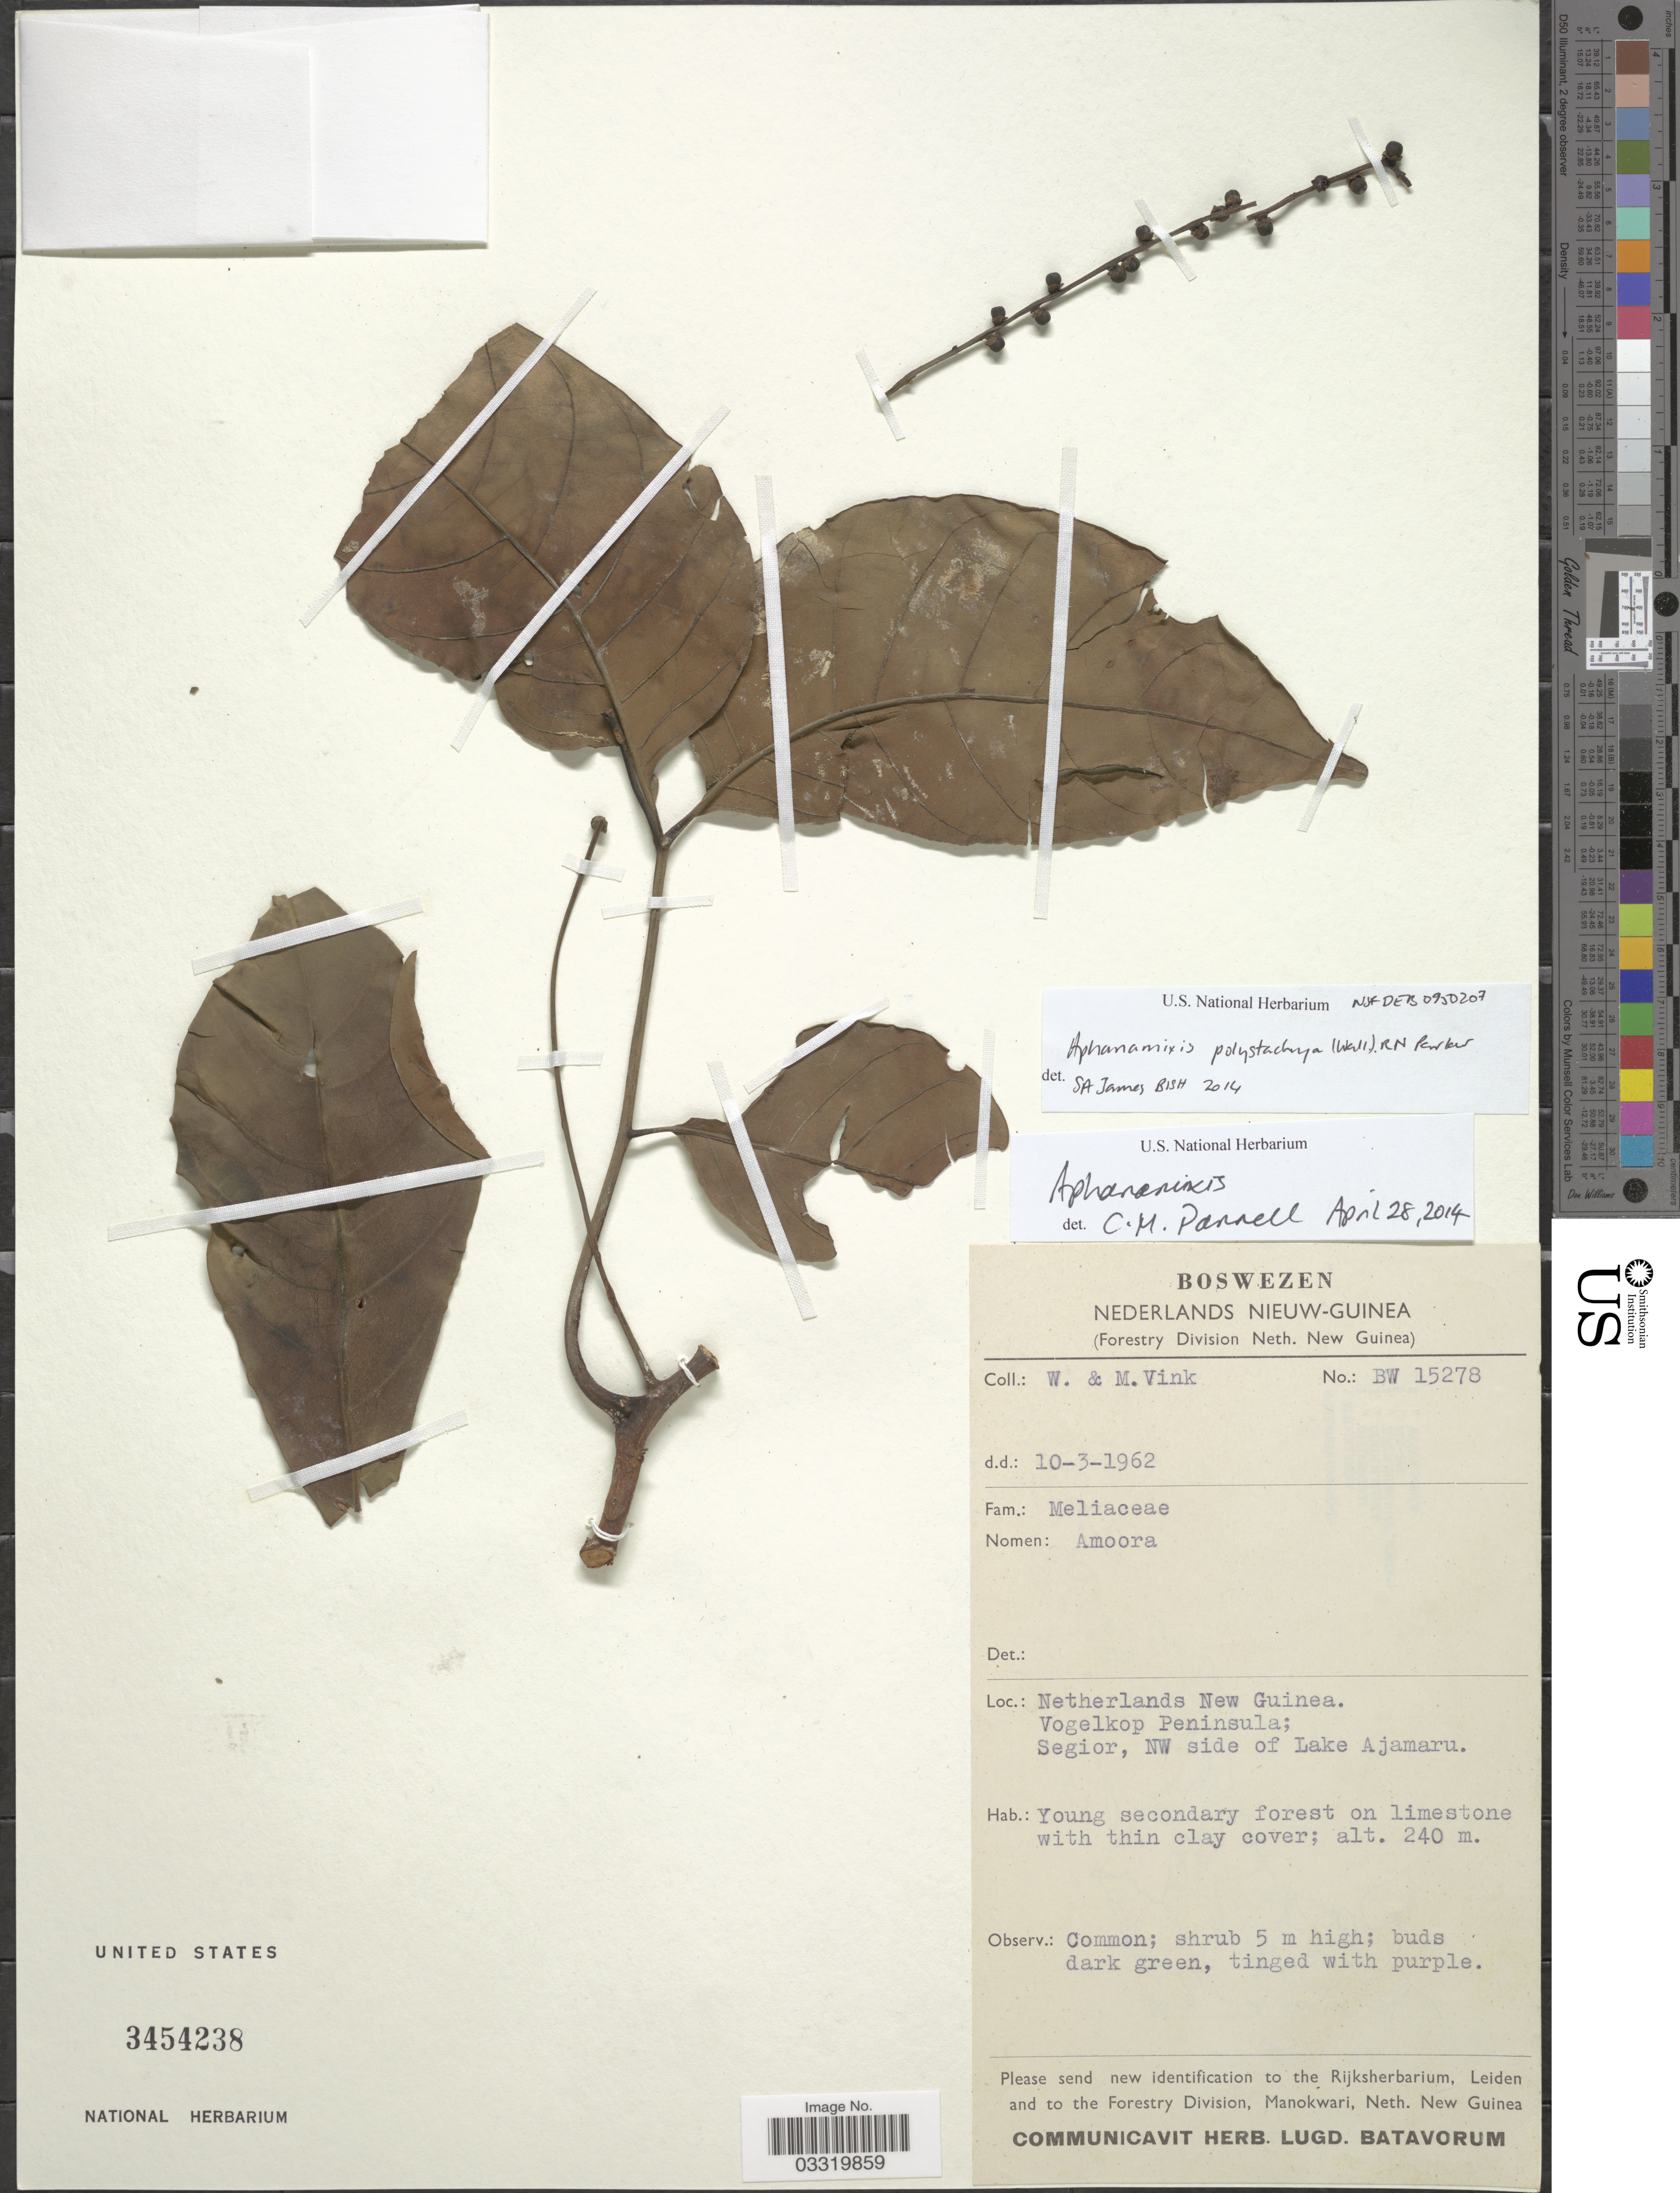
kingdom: Plantae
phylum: Tracheophyta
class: Magnoliopsida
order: Sapindales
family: Meliaceae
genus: Aphanamixis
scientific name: Aphanamixis polystachya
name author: (Wall.) R. Parker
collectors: W. Vink & M. Vink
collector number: BW15278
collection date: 1962-03-10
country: Indonesia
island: New Guinea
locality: Netherlands New Guinea, Vogelkop Peninsula; Segior, NW side of Lake Ajamaru.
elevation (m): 240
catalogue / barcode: US 3454238